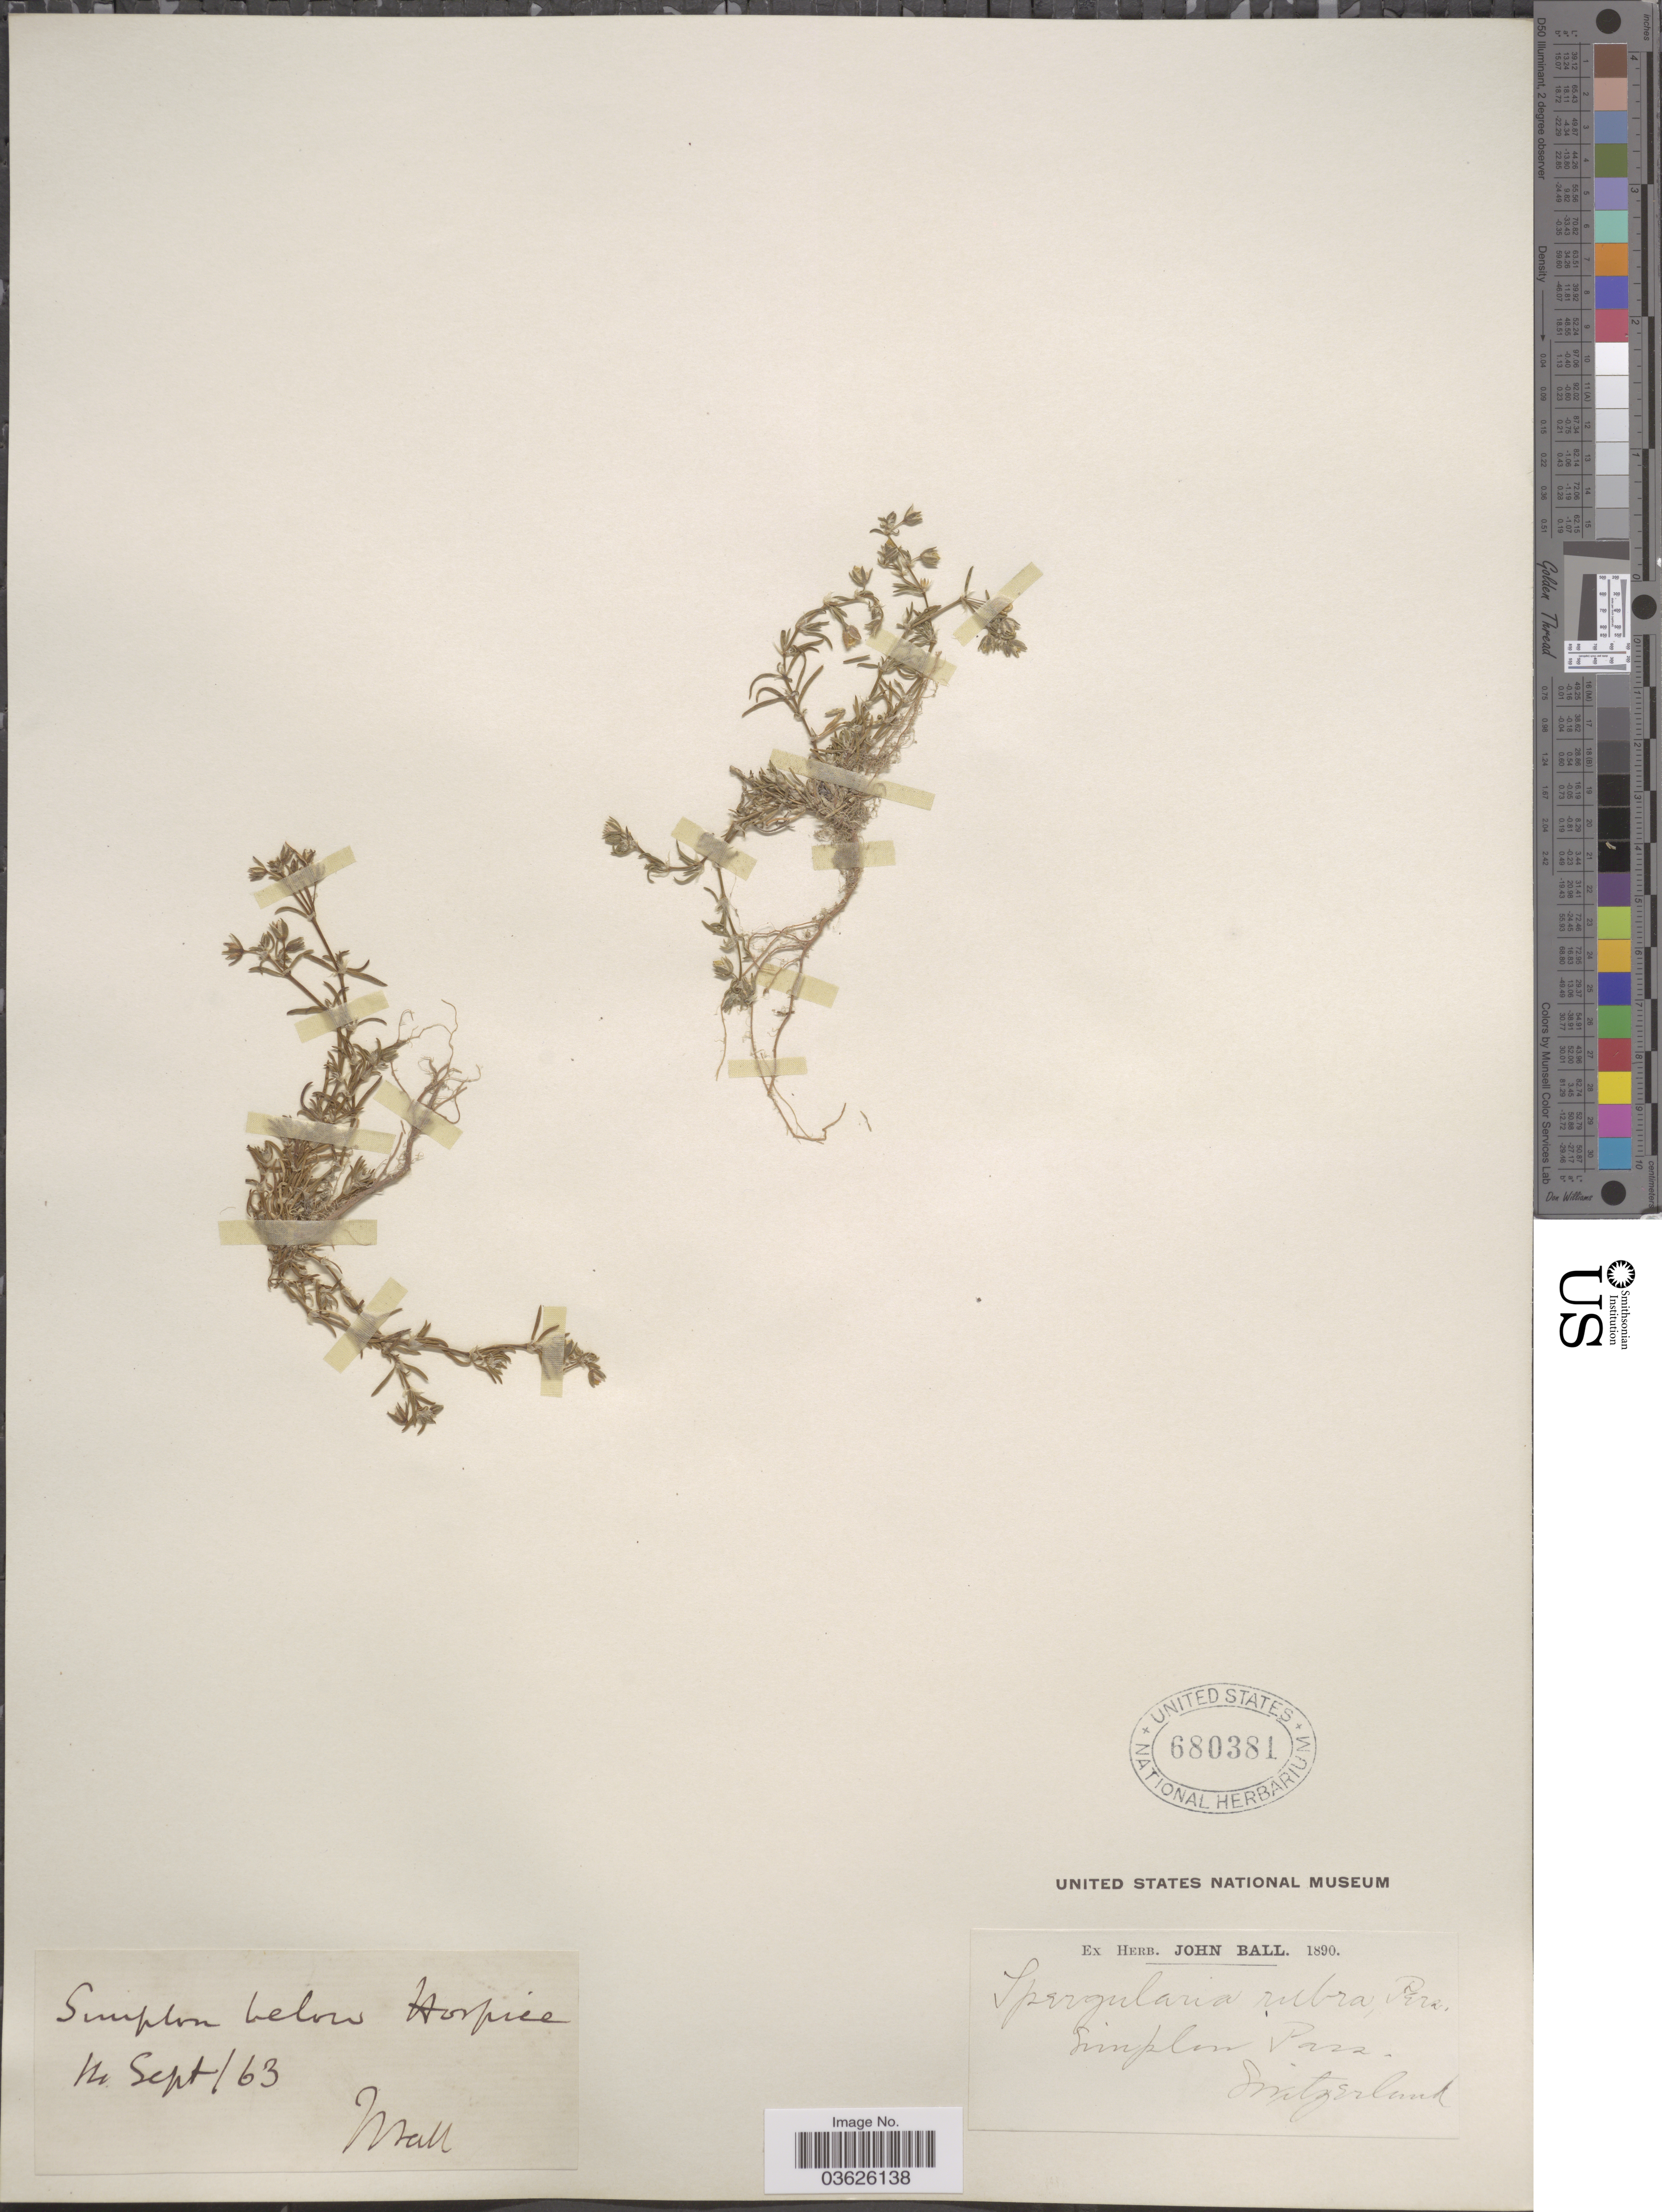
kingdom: Plantae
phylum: Tracheophyta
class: Magnoliopsida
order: Caryophyllales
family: Caryophyllaceae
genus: Spergularia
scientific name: Spergularia rubra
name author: (L.) J. Presl & C. Presl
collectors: J. Ball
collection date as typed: Transcribed d/m/y: 14/9/63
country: Switzerland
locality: Simplon Pass. Simplon below Ho [illegible text]pice.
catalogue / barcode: US 680381